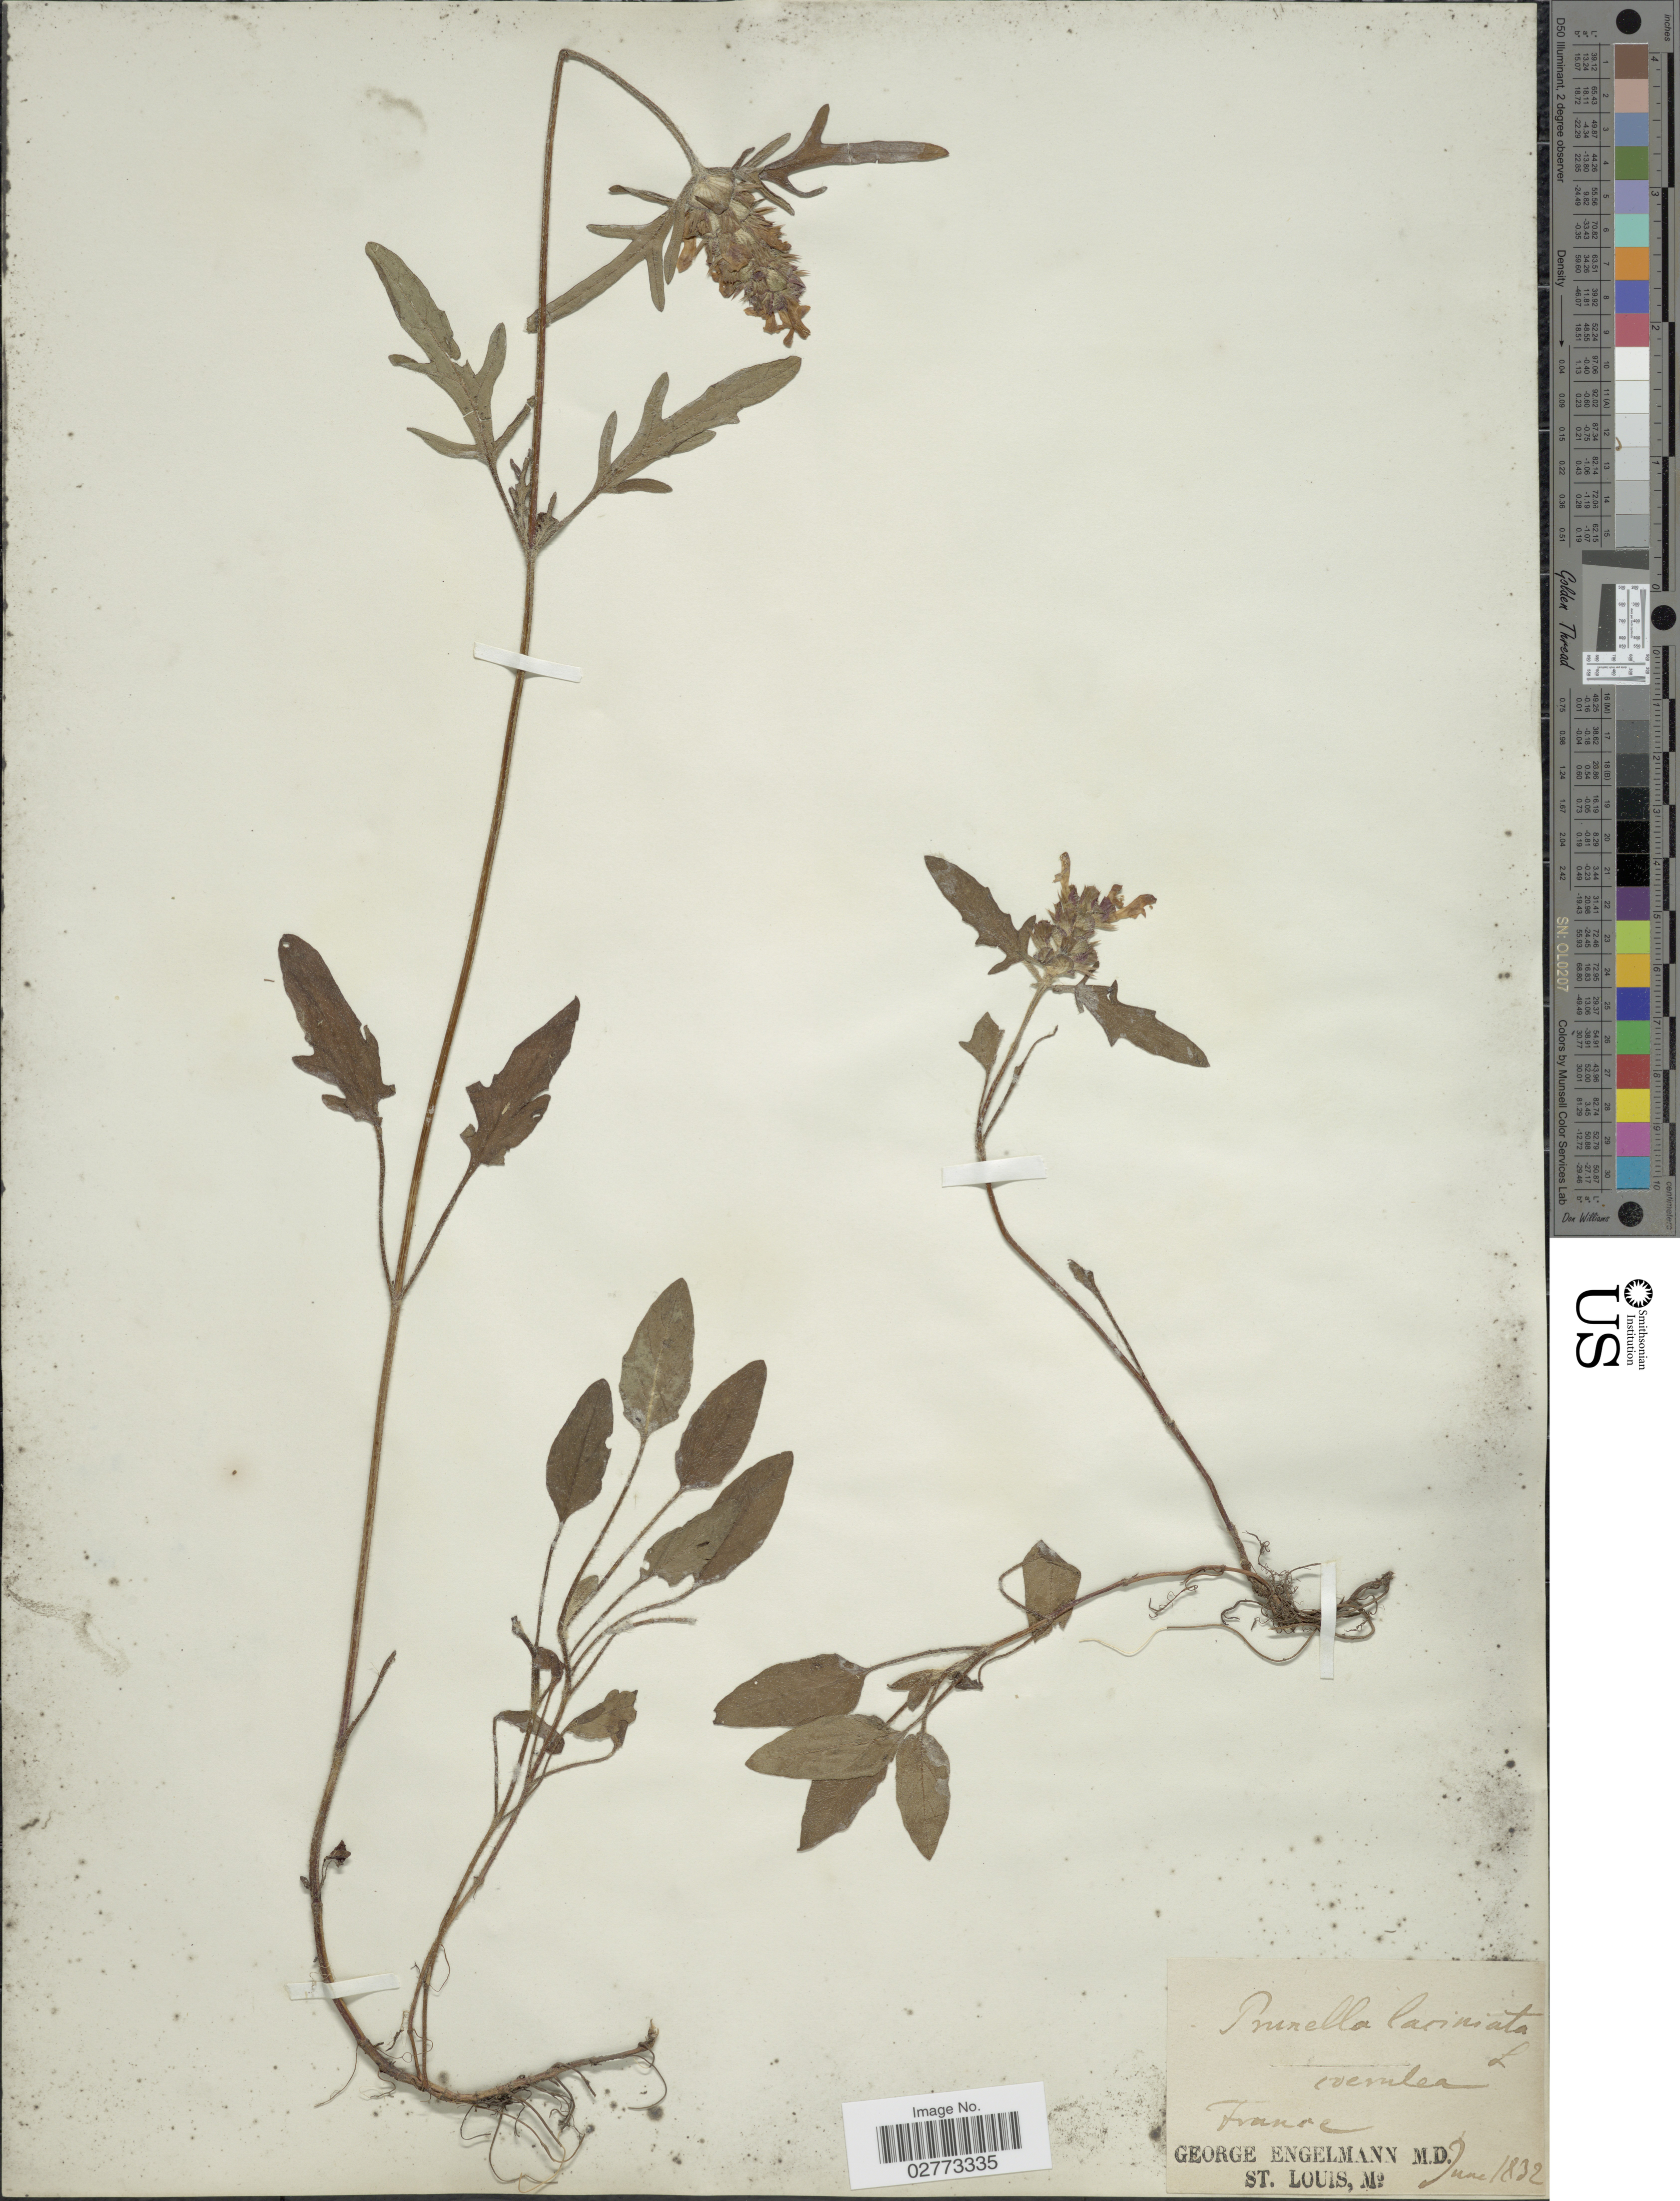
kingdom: Plantae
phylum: Tracheophyta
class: Magnoliopsida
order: Lamiales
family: Lamiaceae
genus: Prunella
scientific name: Prunella laciniata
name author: (L.) L.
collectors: G. Engelmann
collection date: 1832-06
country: France